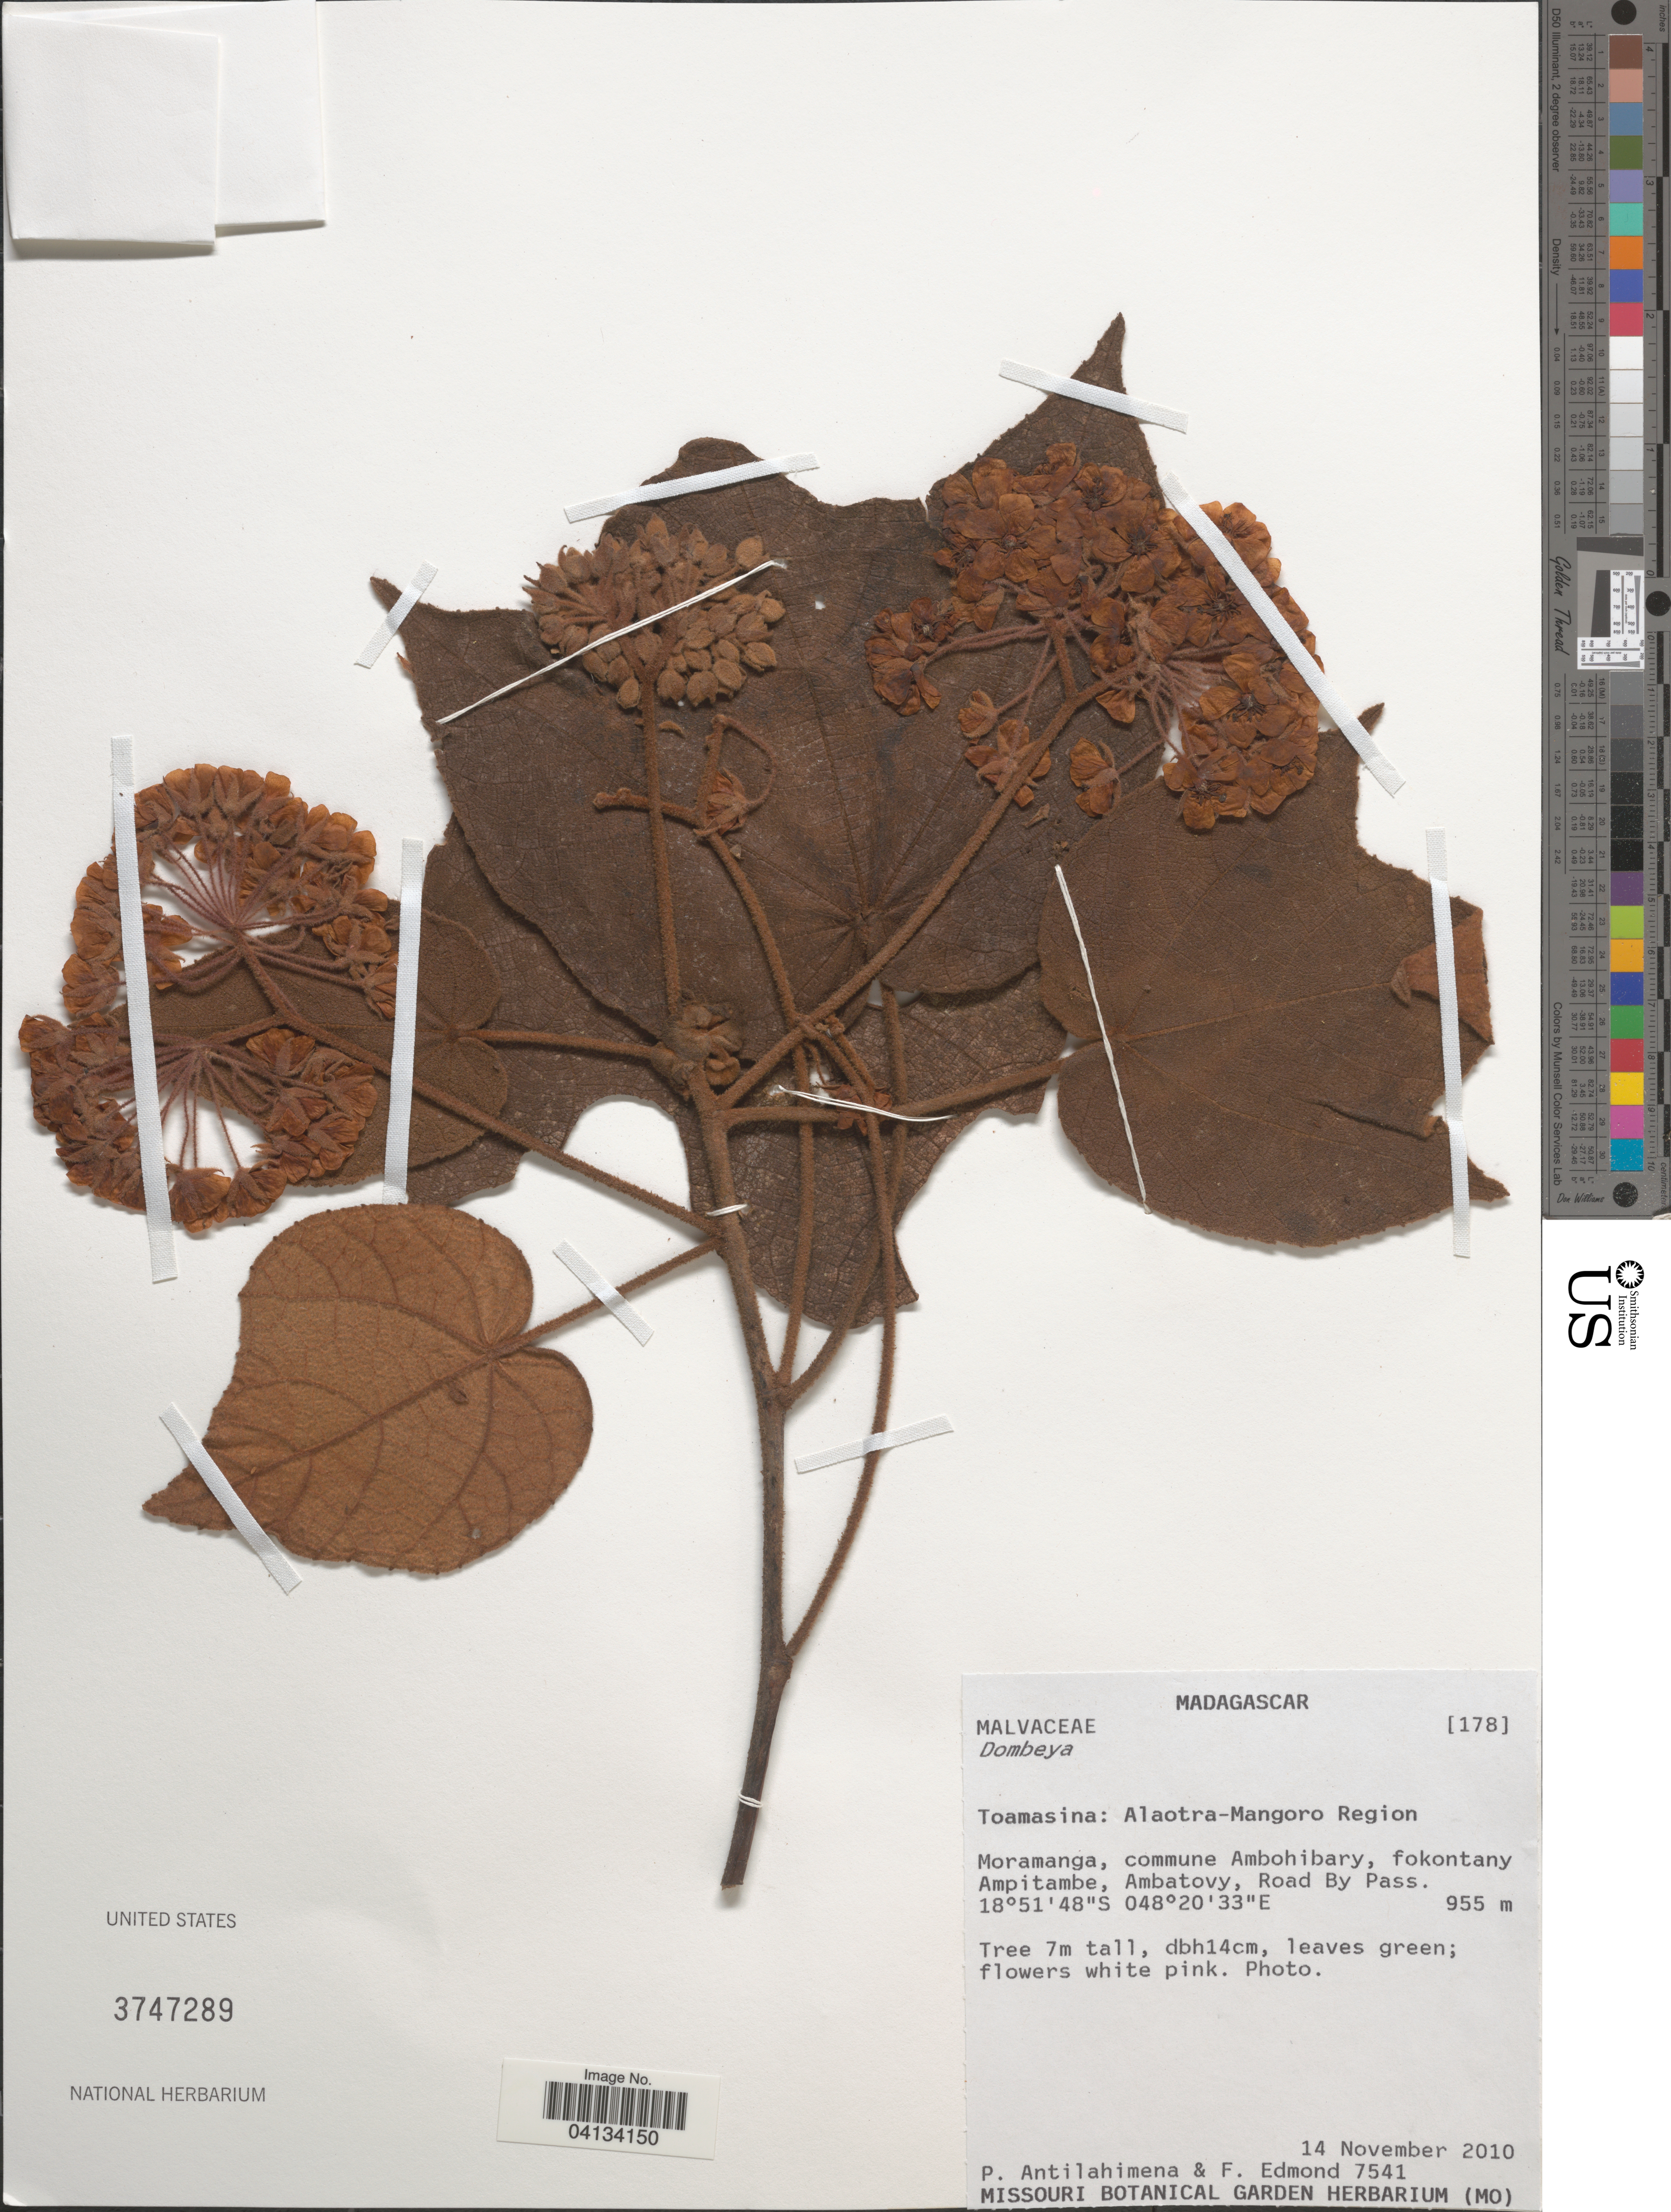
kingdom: Plantae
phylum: Tracheophyta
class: Magnoliopsida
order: Malvales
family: Malvaceae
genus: Dombeya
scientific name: Dombeya sp.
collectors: P. Antilahimena & F. Edmond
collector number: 7541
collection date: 2010-11-14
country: Madagascar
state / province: Alaotra Mangoro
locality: Alaotra-Mangoro Region. Moramanga, commune Ambohibary, fokontany Ampitambe, Ambatovy, Road by Pass.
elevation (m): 955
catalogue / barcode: US 3747289